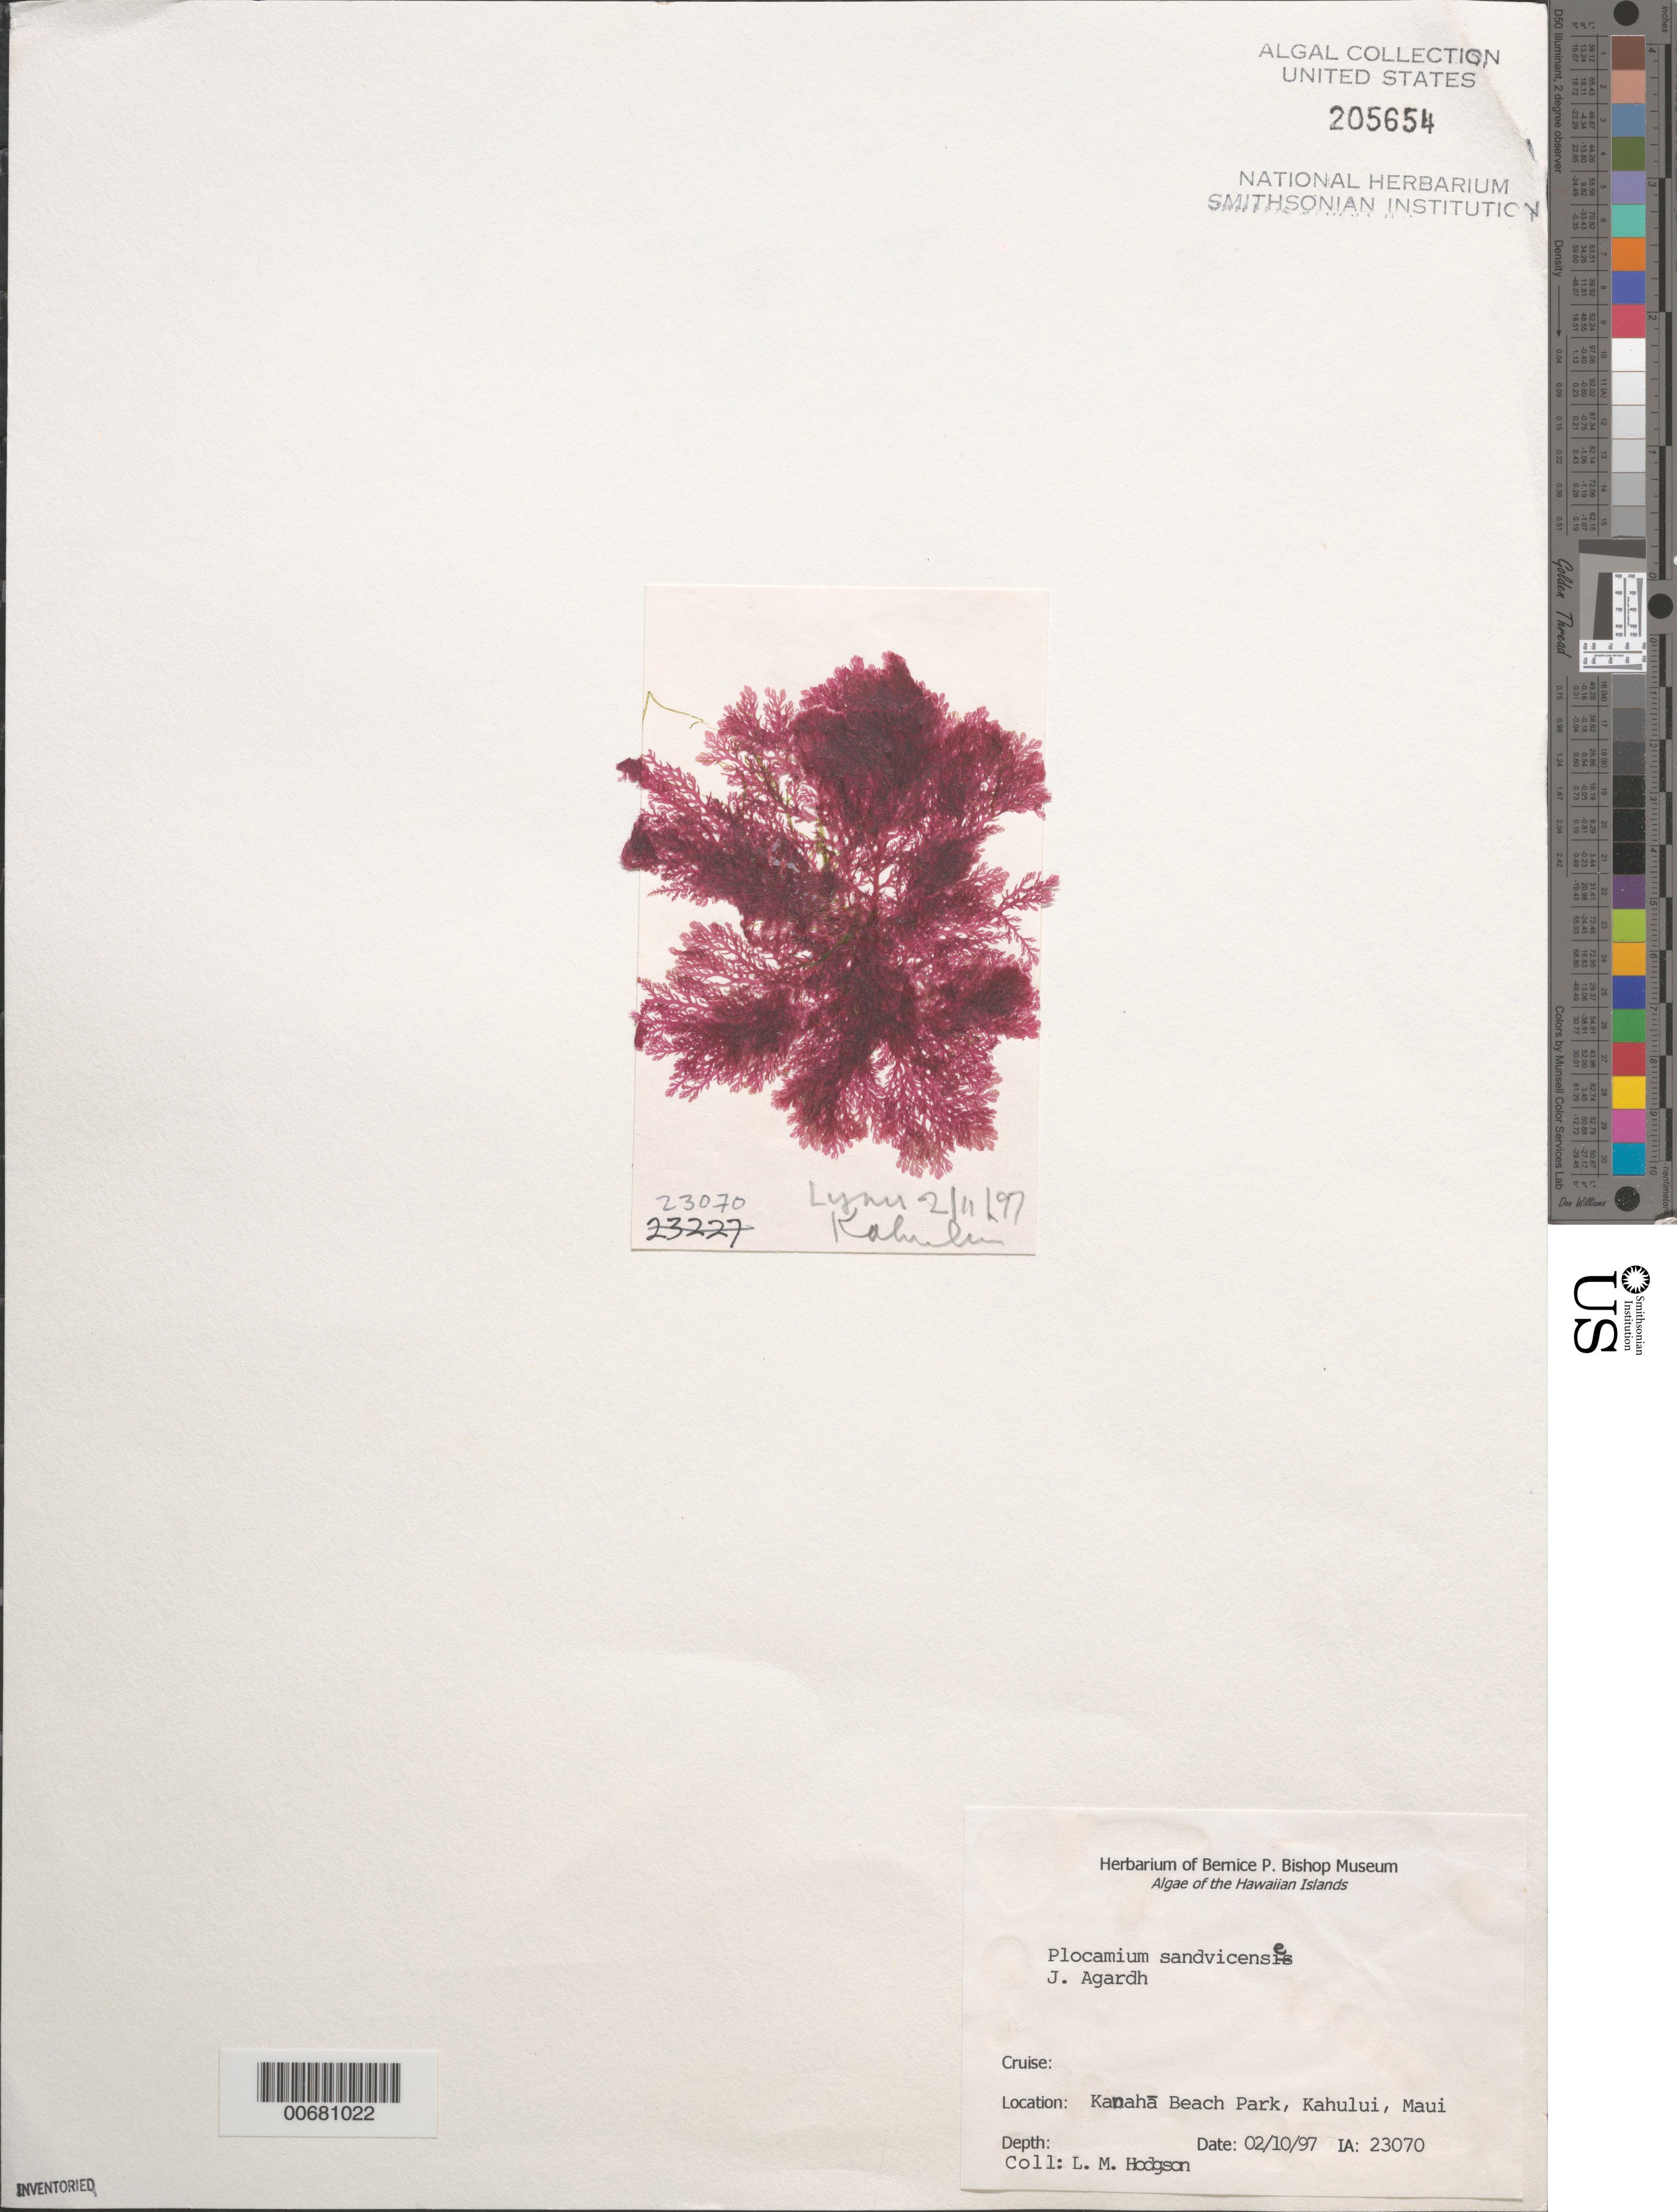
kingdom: Plantae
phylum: Rhodophyta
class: Florideophyceae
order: Plocamiales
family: Plocamiaceae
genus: Plocamium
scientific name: Plocamium sandvicense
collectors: L. M. Hodgson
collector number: IAA 23070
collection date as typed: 10 Feb 1997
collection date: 1997-02-10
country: United States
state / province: Hawaii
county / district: Maui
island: Maui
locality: Kanaha Beach Park, Kahului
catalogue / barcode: US 205654